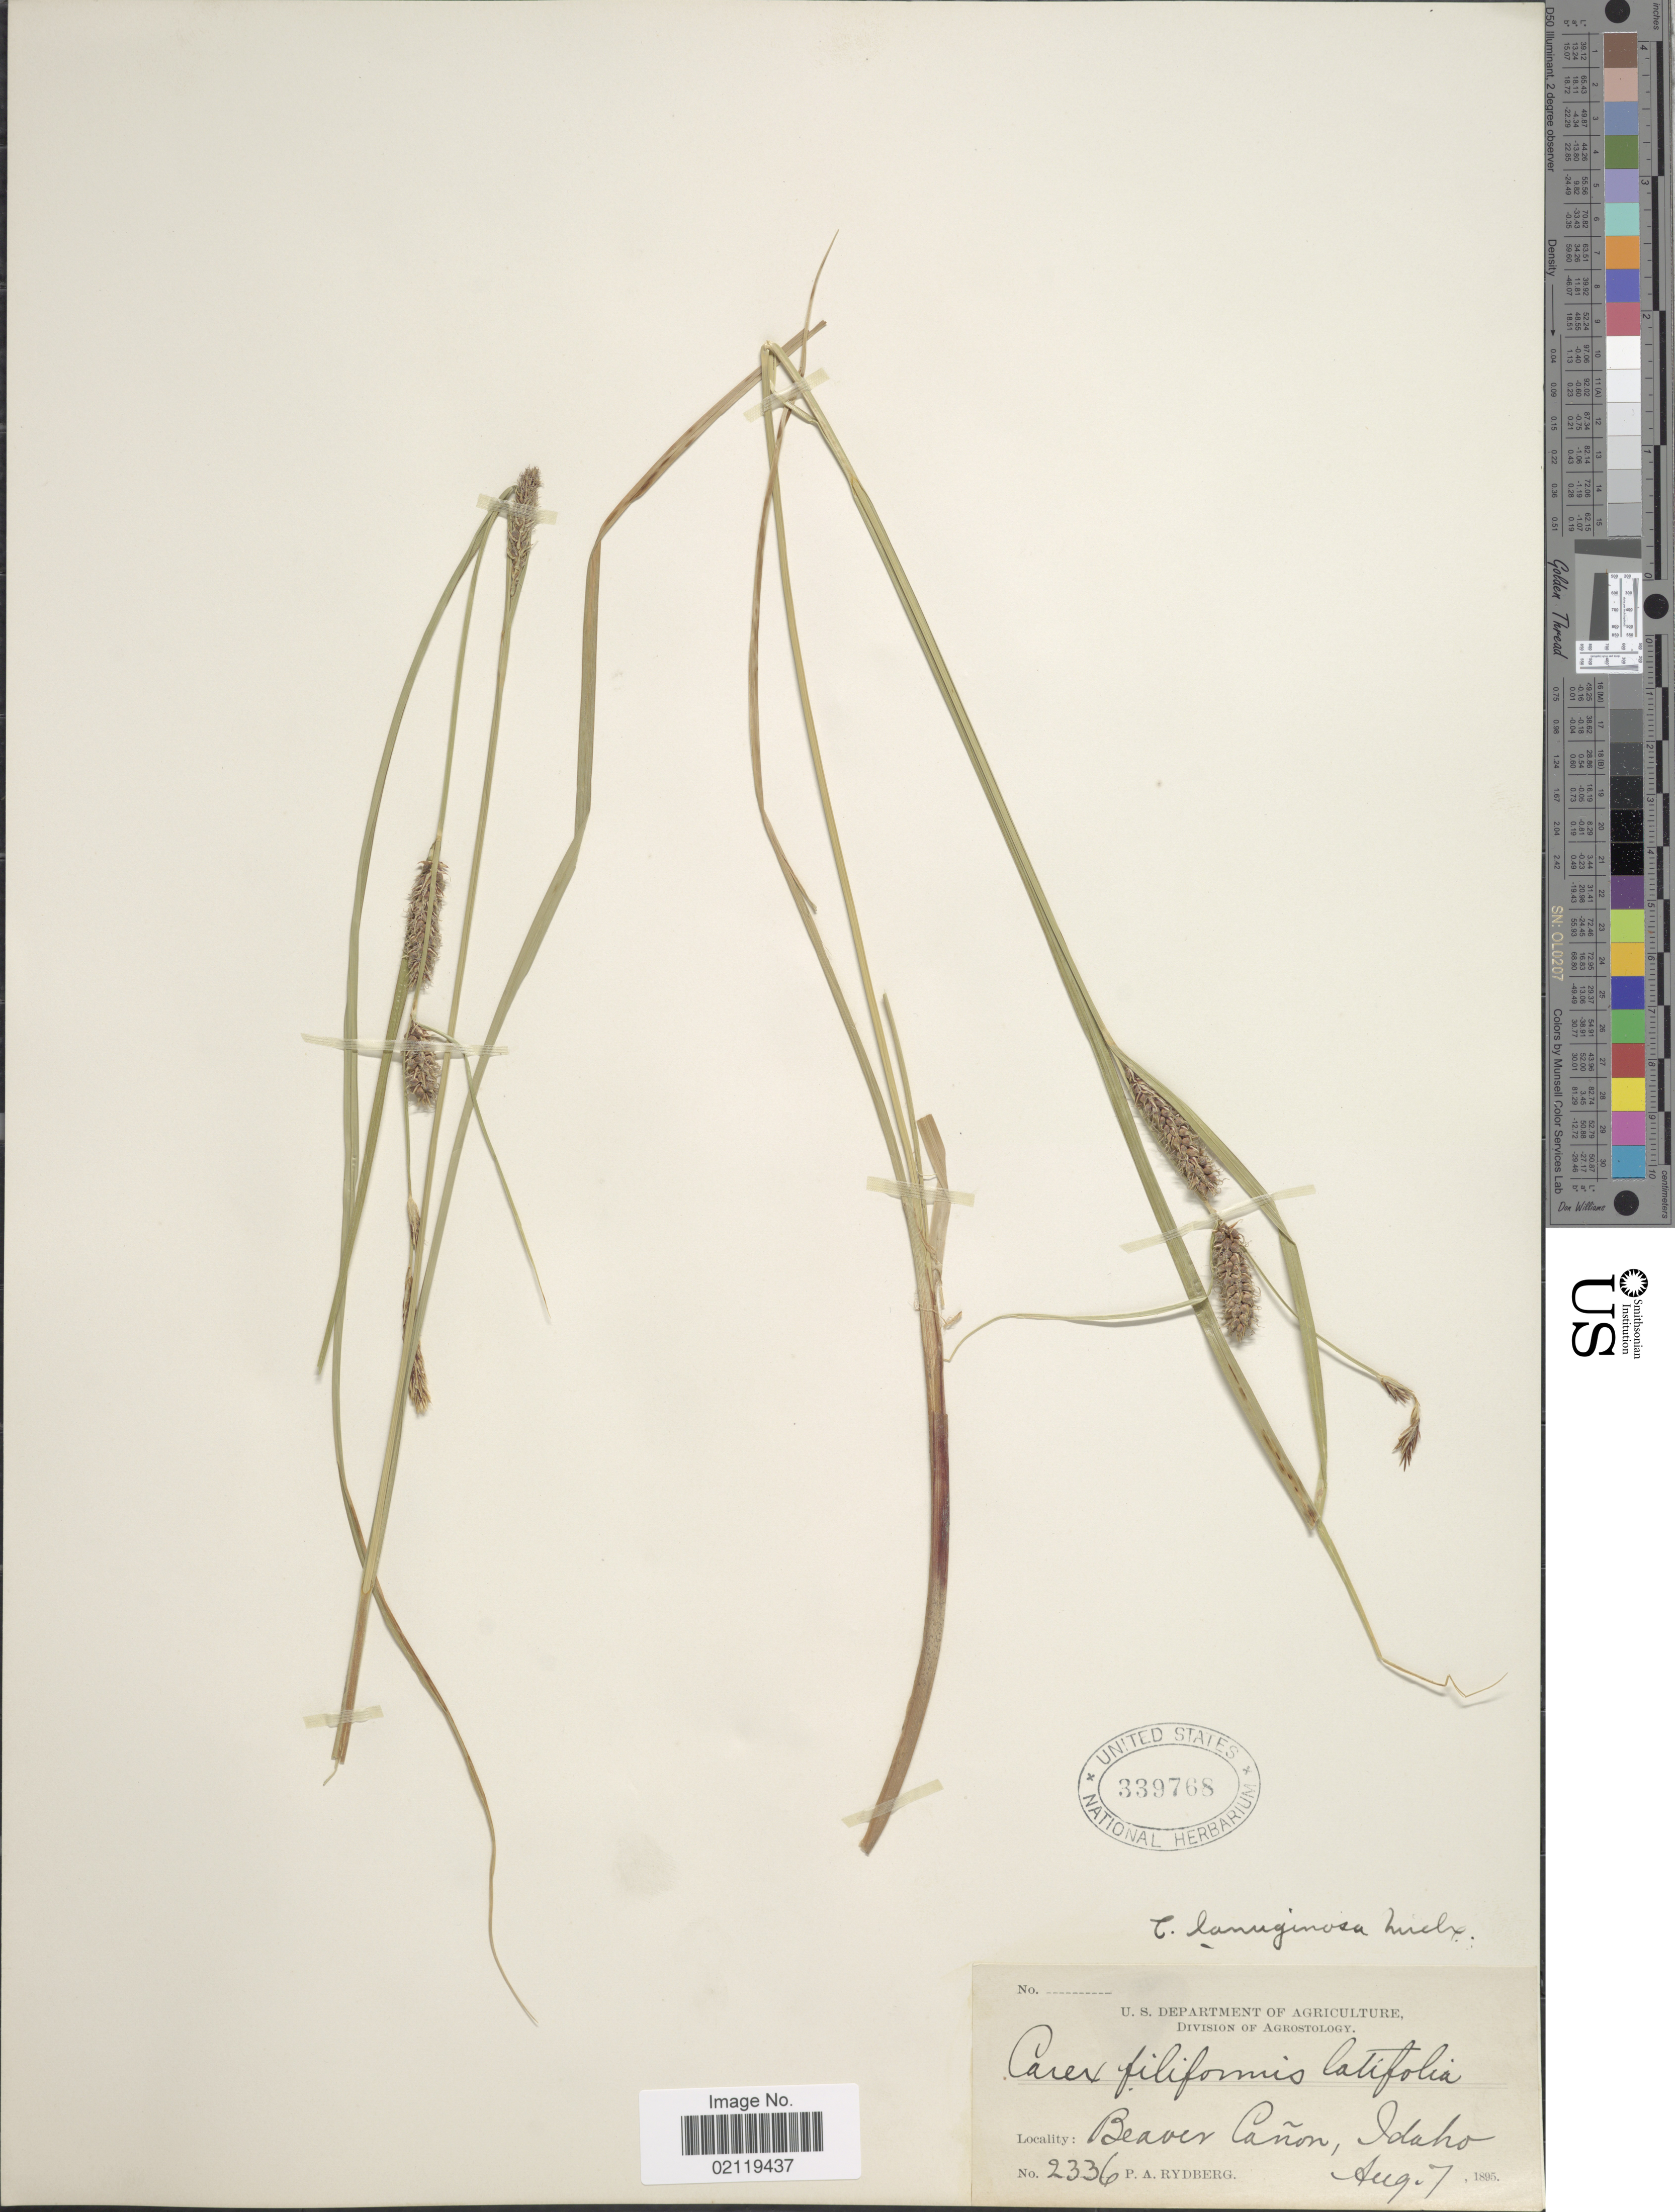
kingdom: Plantae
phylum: Tracheophyta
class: Liliopsida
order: Poales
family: Cyperaceae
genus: Carex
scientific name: Carex pellita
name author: Muhl. ex Willd.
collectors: P. A. Rydberg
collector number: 2336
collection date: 1895-08-07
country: United States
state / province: Idaho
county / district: Nez Perce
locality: Beaver Canon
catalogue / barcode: US 339768